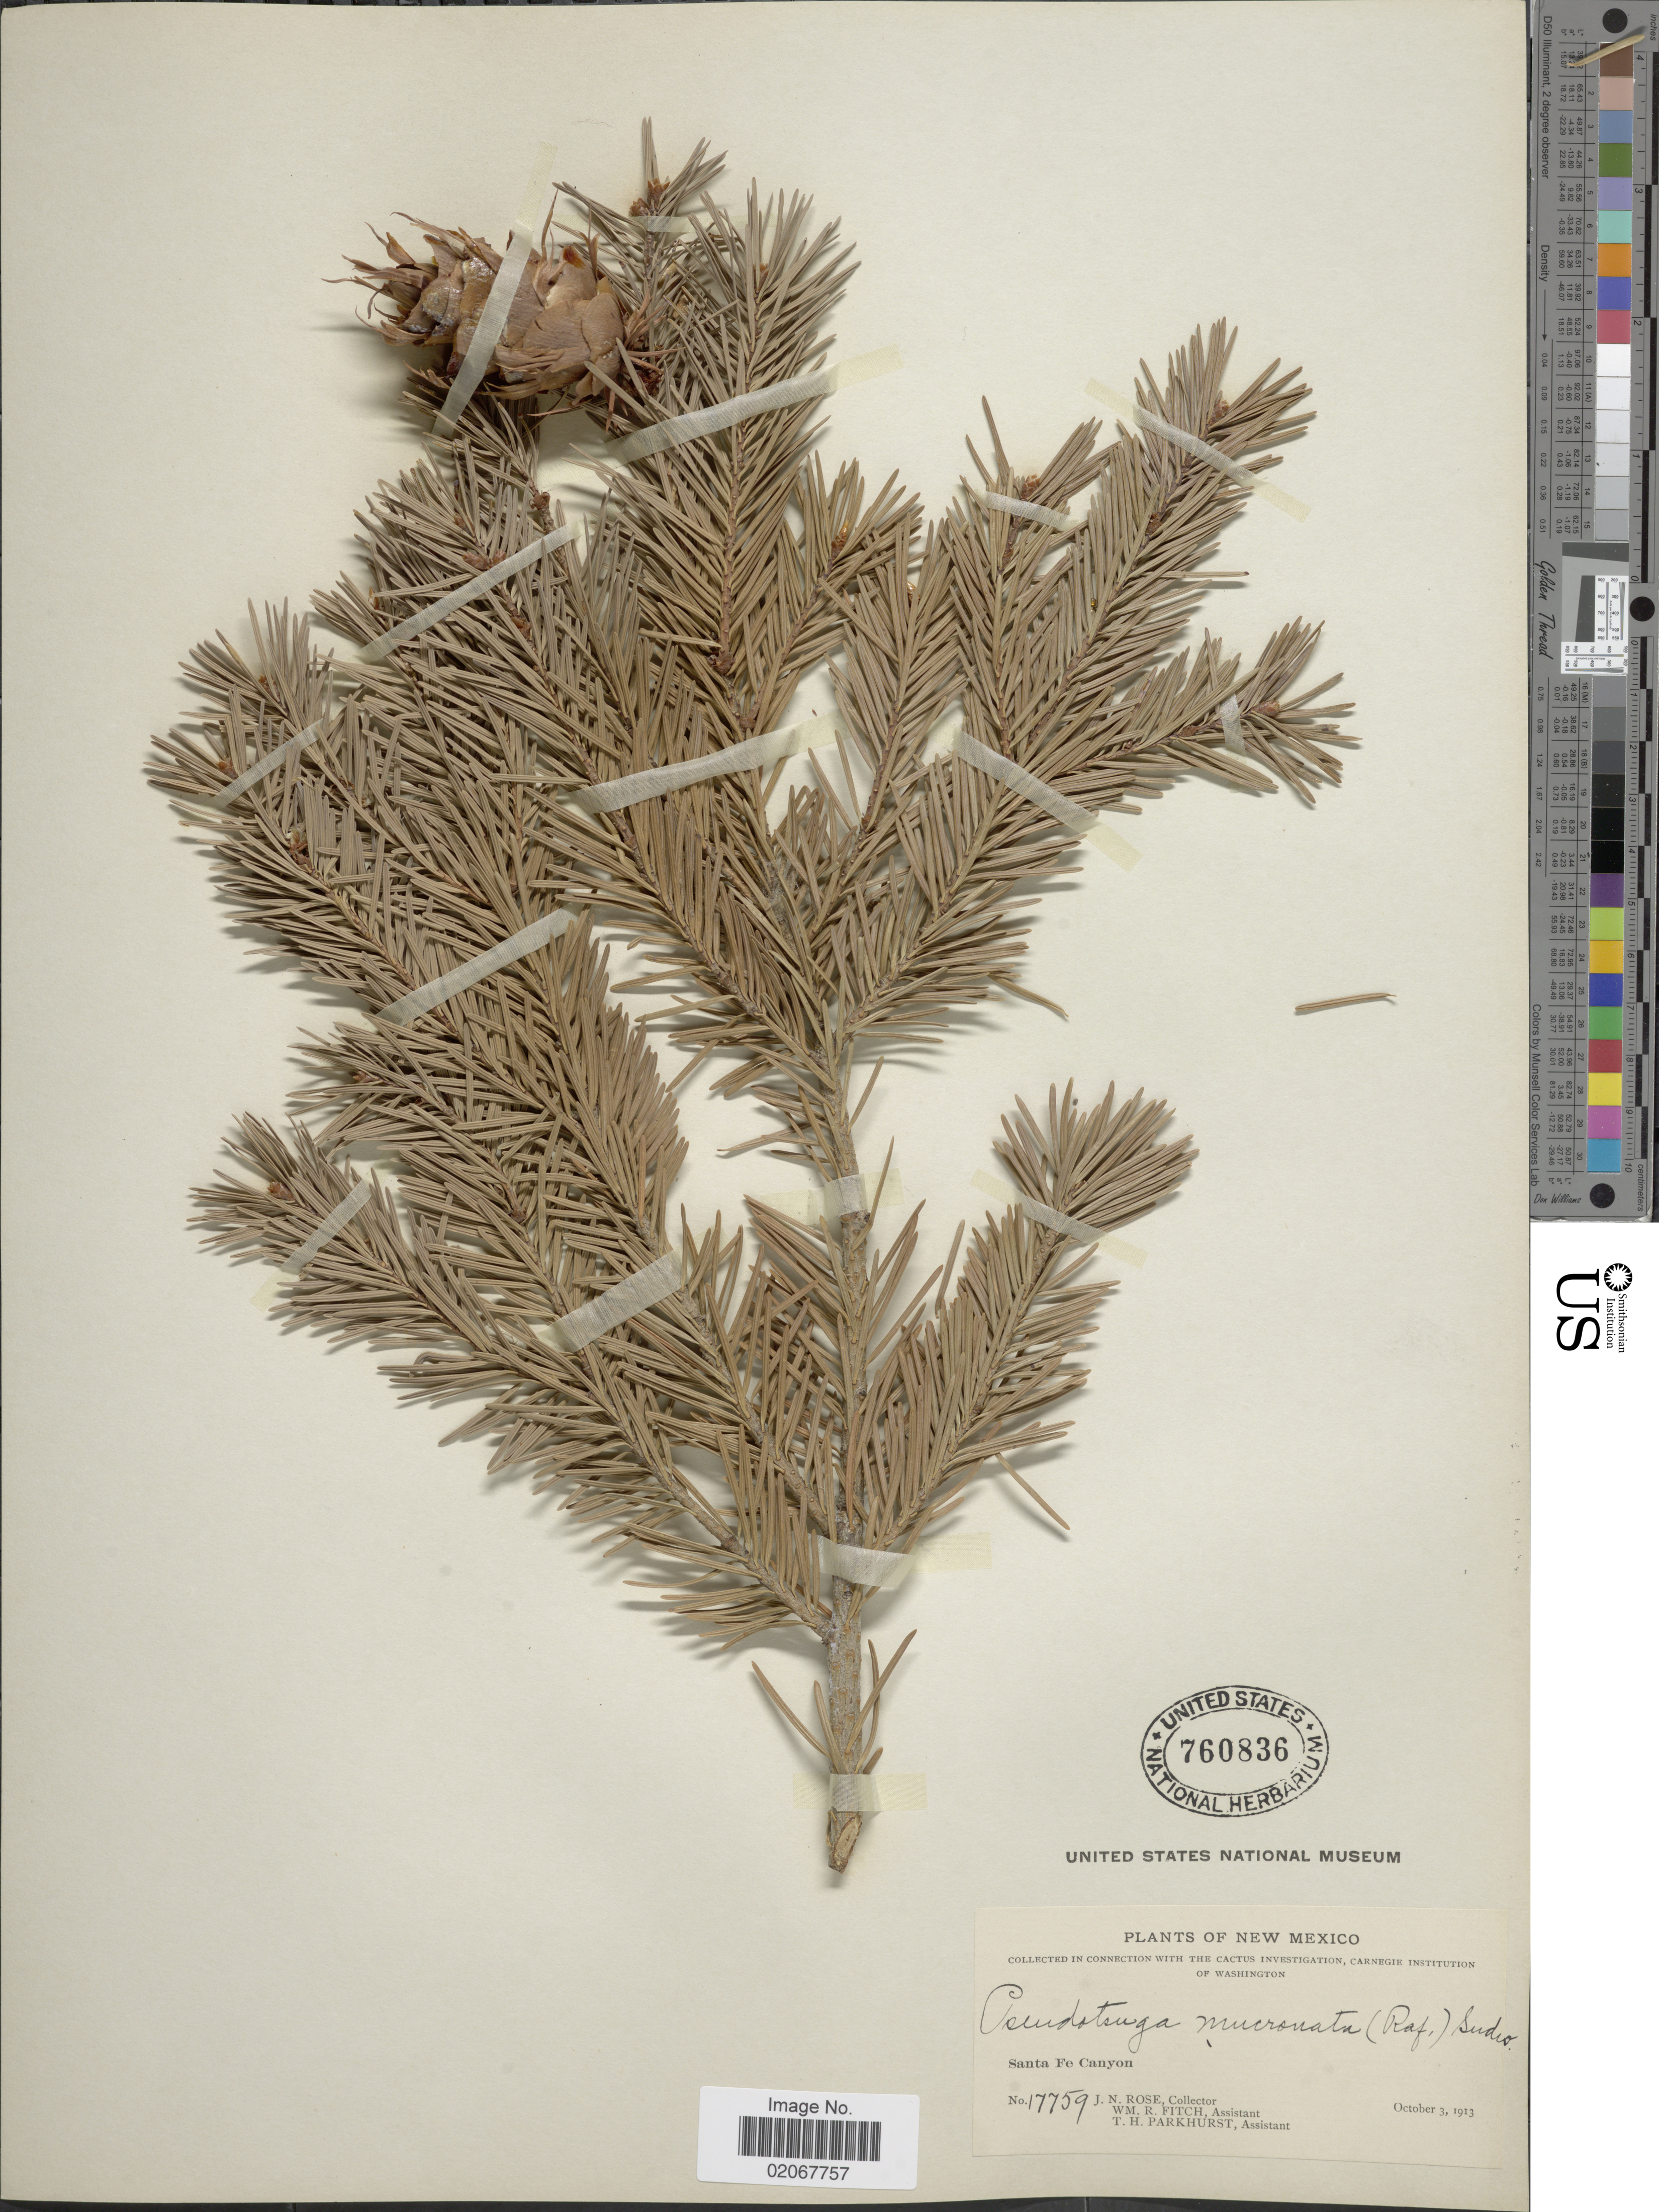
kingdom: Plantae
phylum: Tracheophyta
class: Pinopsida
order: Pinales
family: Pinaceae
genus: Pseudotsuga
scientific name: Pseudotsuga menziesii var. glauca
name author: (Beissn.) Franco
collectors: J. N. Rose, W. R. Fitch & T. Parkhurst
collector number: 17759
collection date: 1913-10-03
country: United States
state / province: New Mexico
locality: Santa Fe Canyon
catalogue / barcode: US 760836